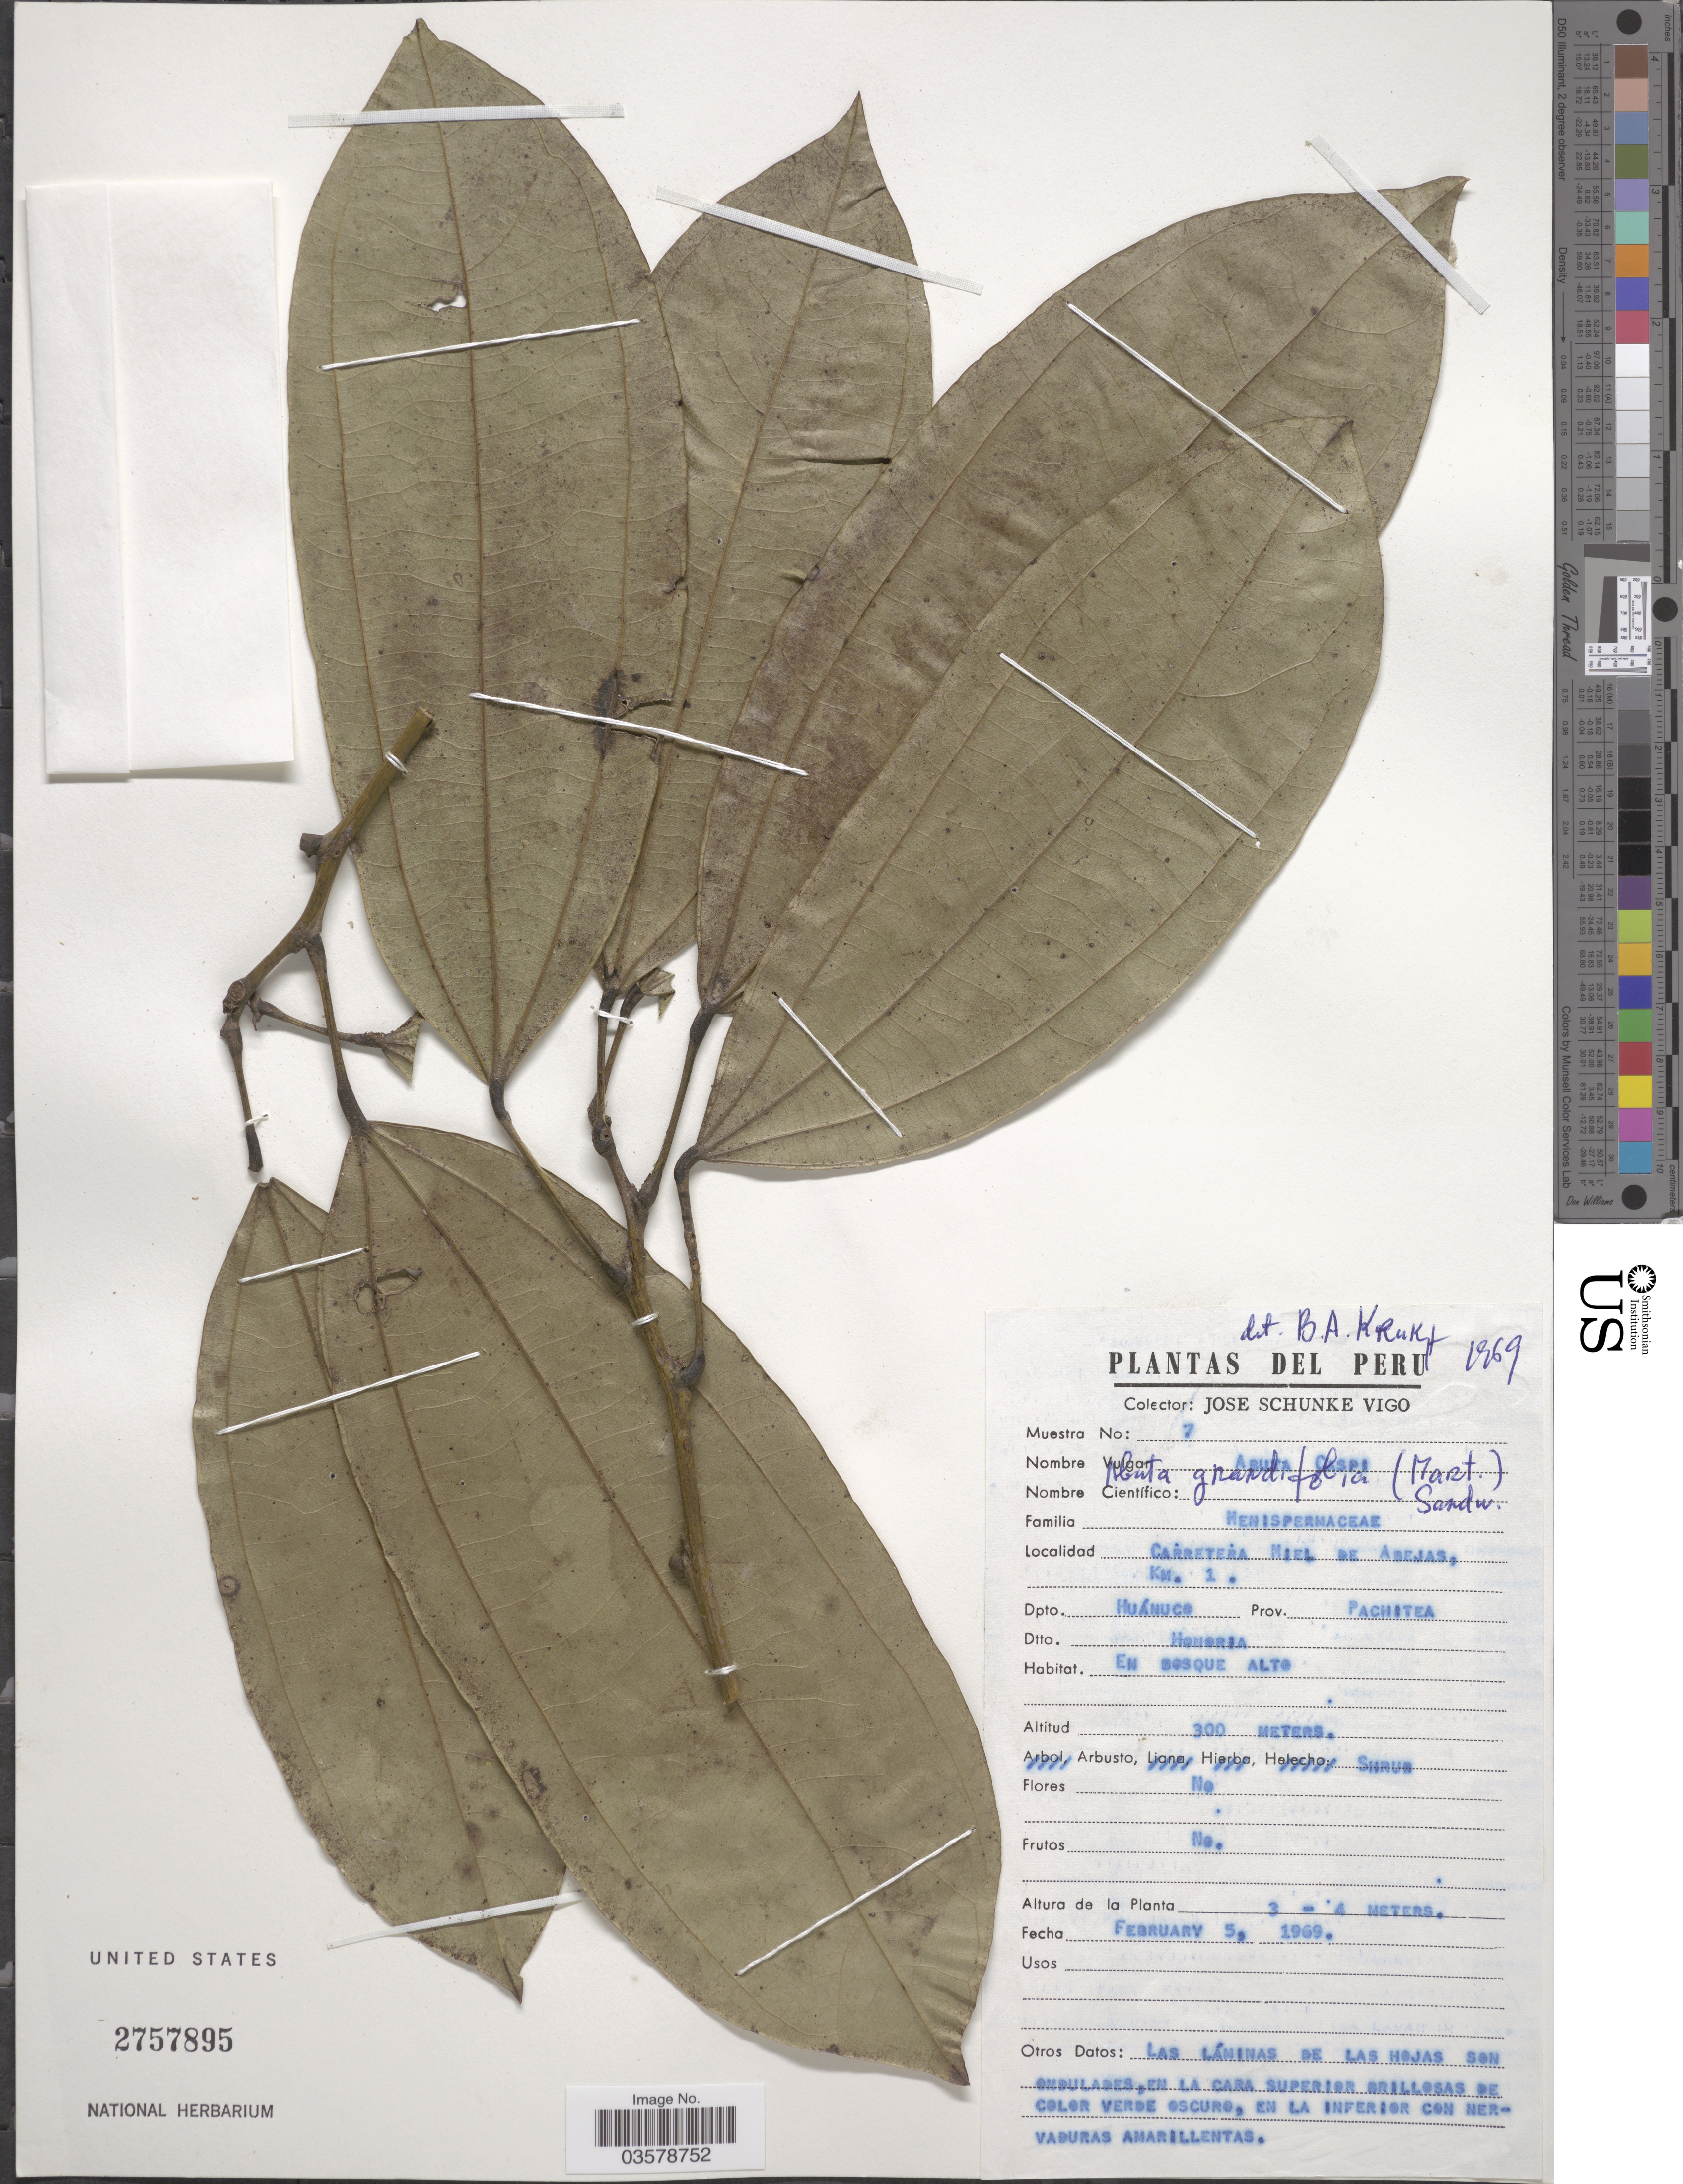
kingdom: Plantae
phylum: Tracheophyta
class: Magnoliopsida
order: Ranunculales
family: Menispermaceae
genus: Abuta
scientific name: Abuta grandifolia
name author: (Mart.) Sandwith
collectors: J. Schunke Vigo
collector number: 7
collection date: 1969-02-05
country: Peru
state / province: Huánuco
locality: Carretera Miel de Abejas, km. 1. Dpto. Huánuco, Prov. Pachitea. Dtto. Honoria. En bosque alto.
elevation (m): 300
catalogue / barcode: US 2757895